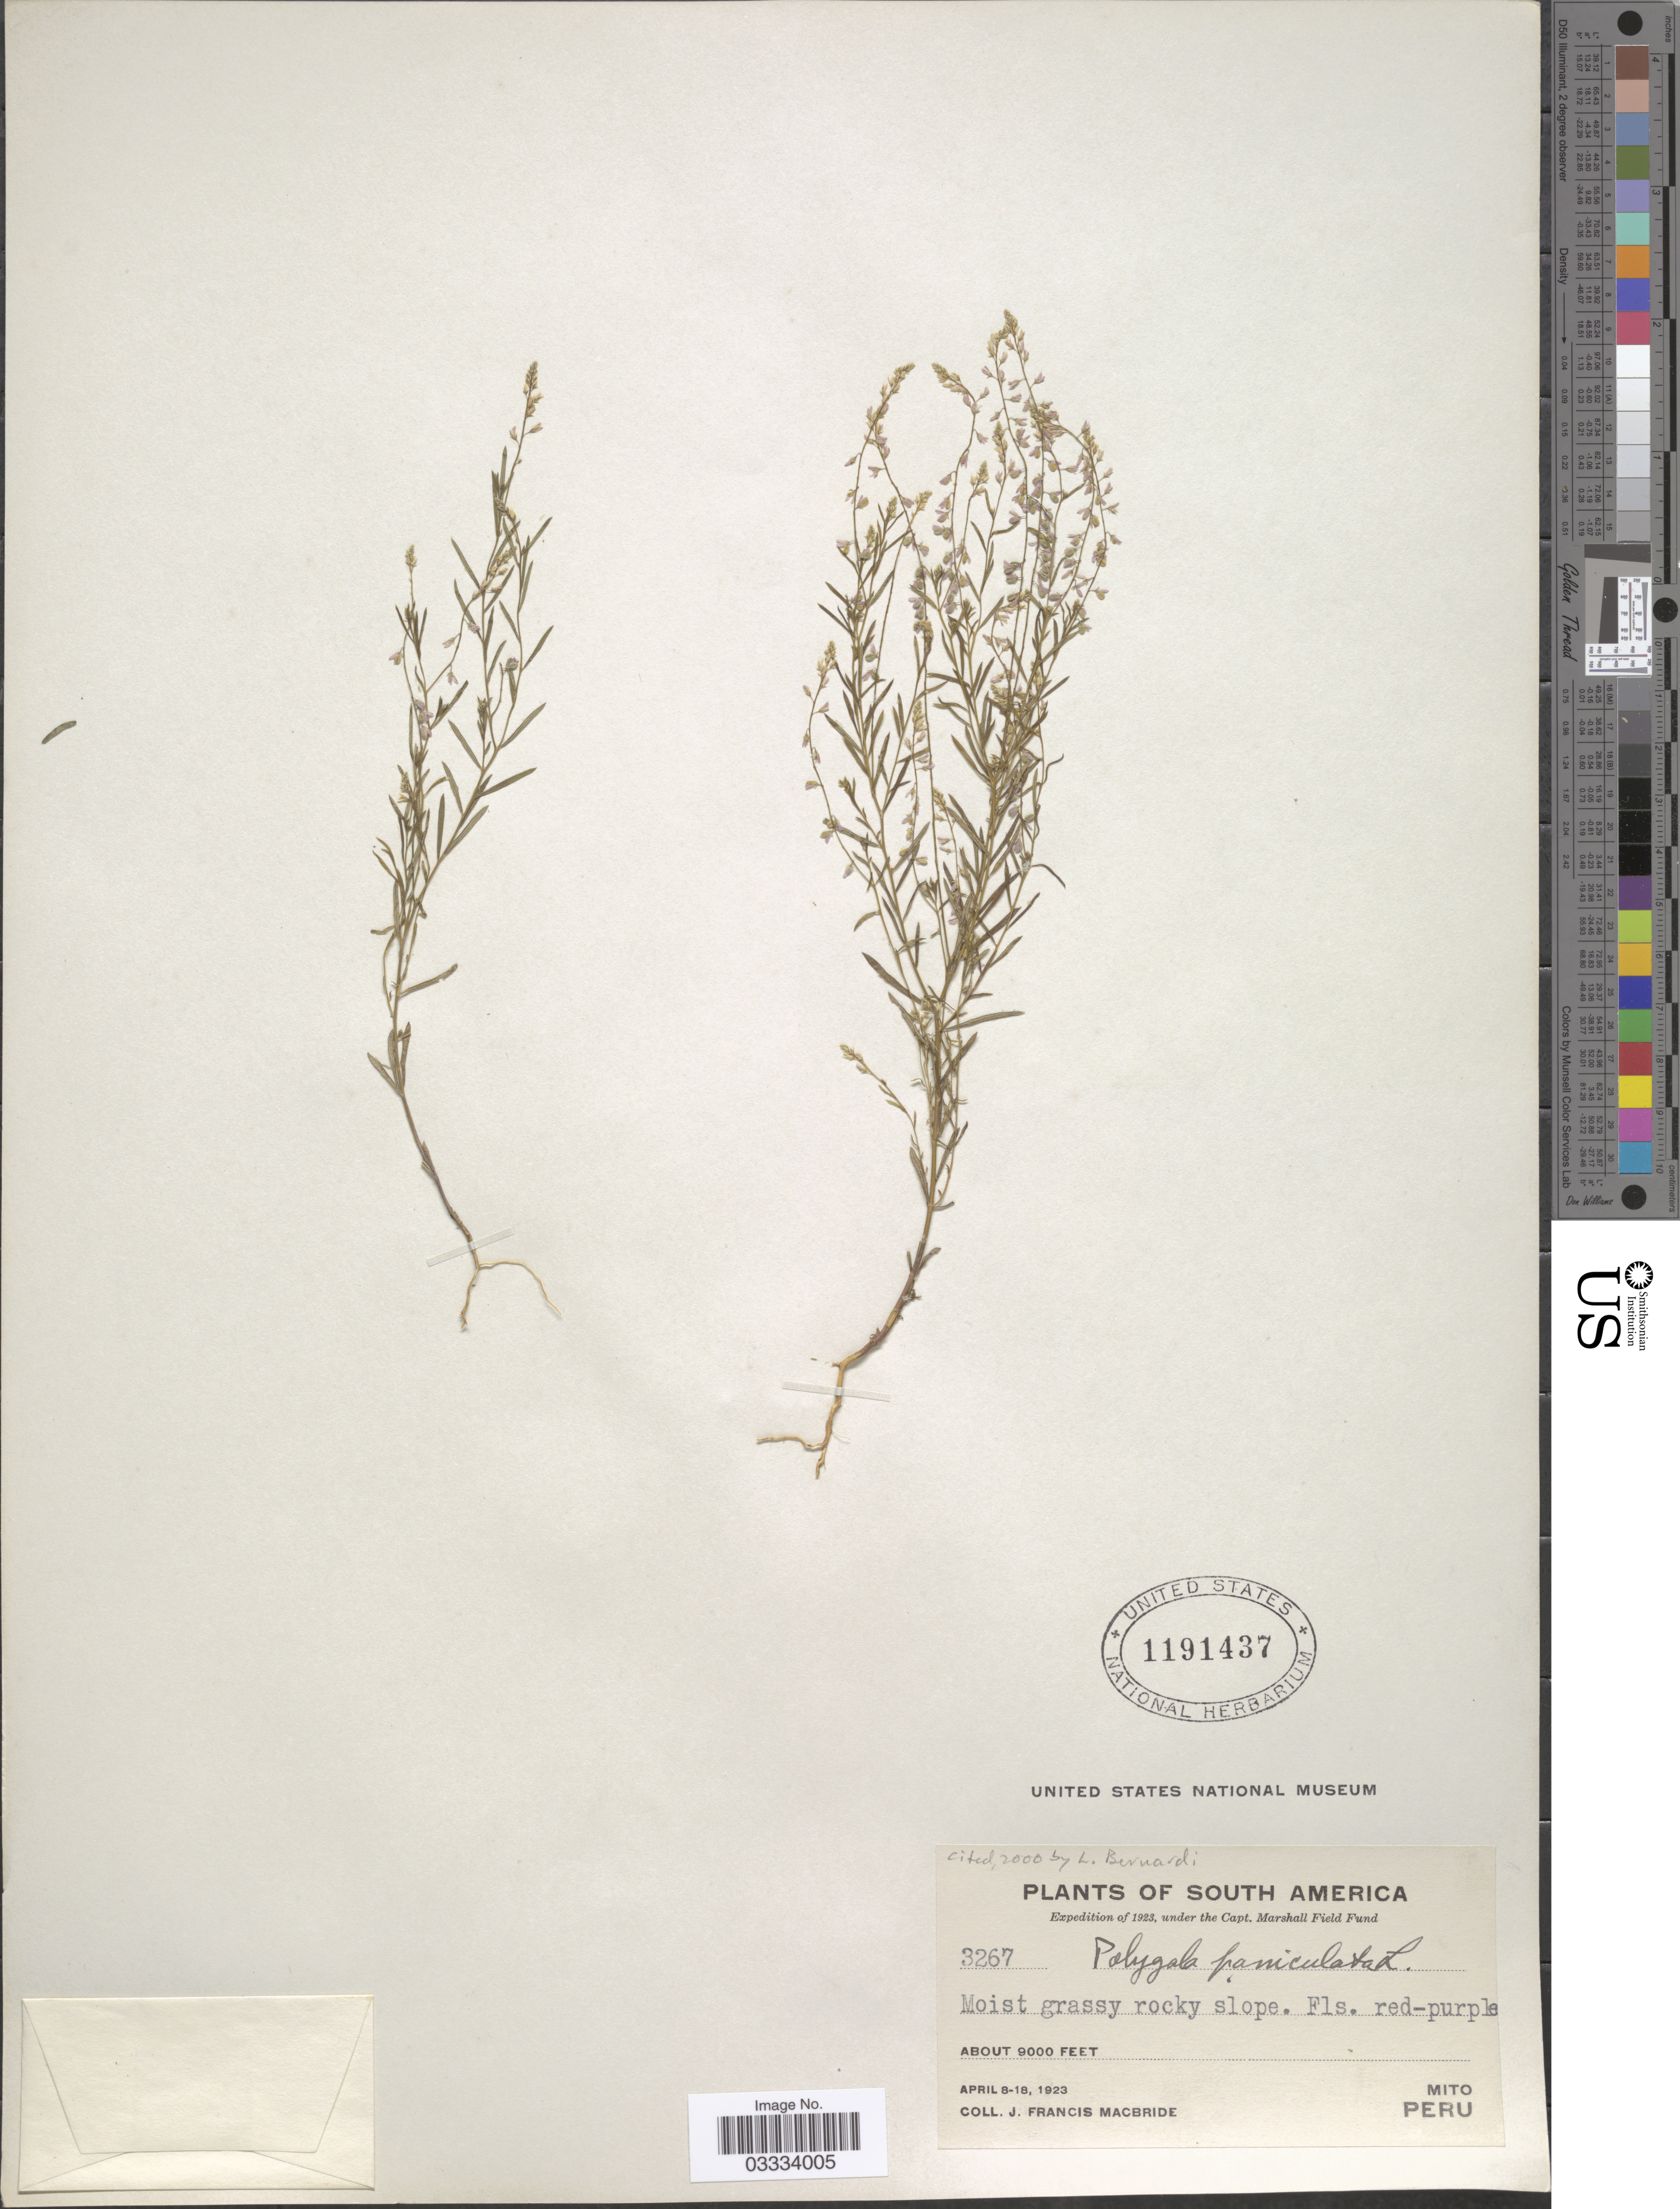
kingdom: Plantae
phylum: Tracheophyta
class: Magnoliopsida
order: Fabales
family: Polygalaceae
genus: Polygala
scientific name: Polygala paniculata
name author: L.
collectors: J. F. Macbride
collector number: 3267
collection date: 1923-04-08/1923-04-18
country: Peru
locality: Mito.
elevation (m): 2743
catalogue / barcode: US 1191437